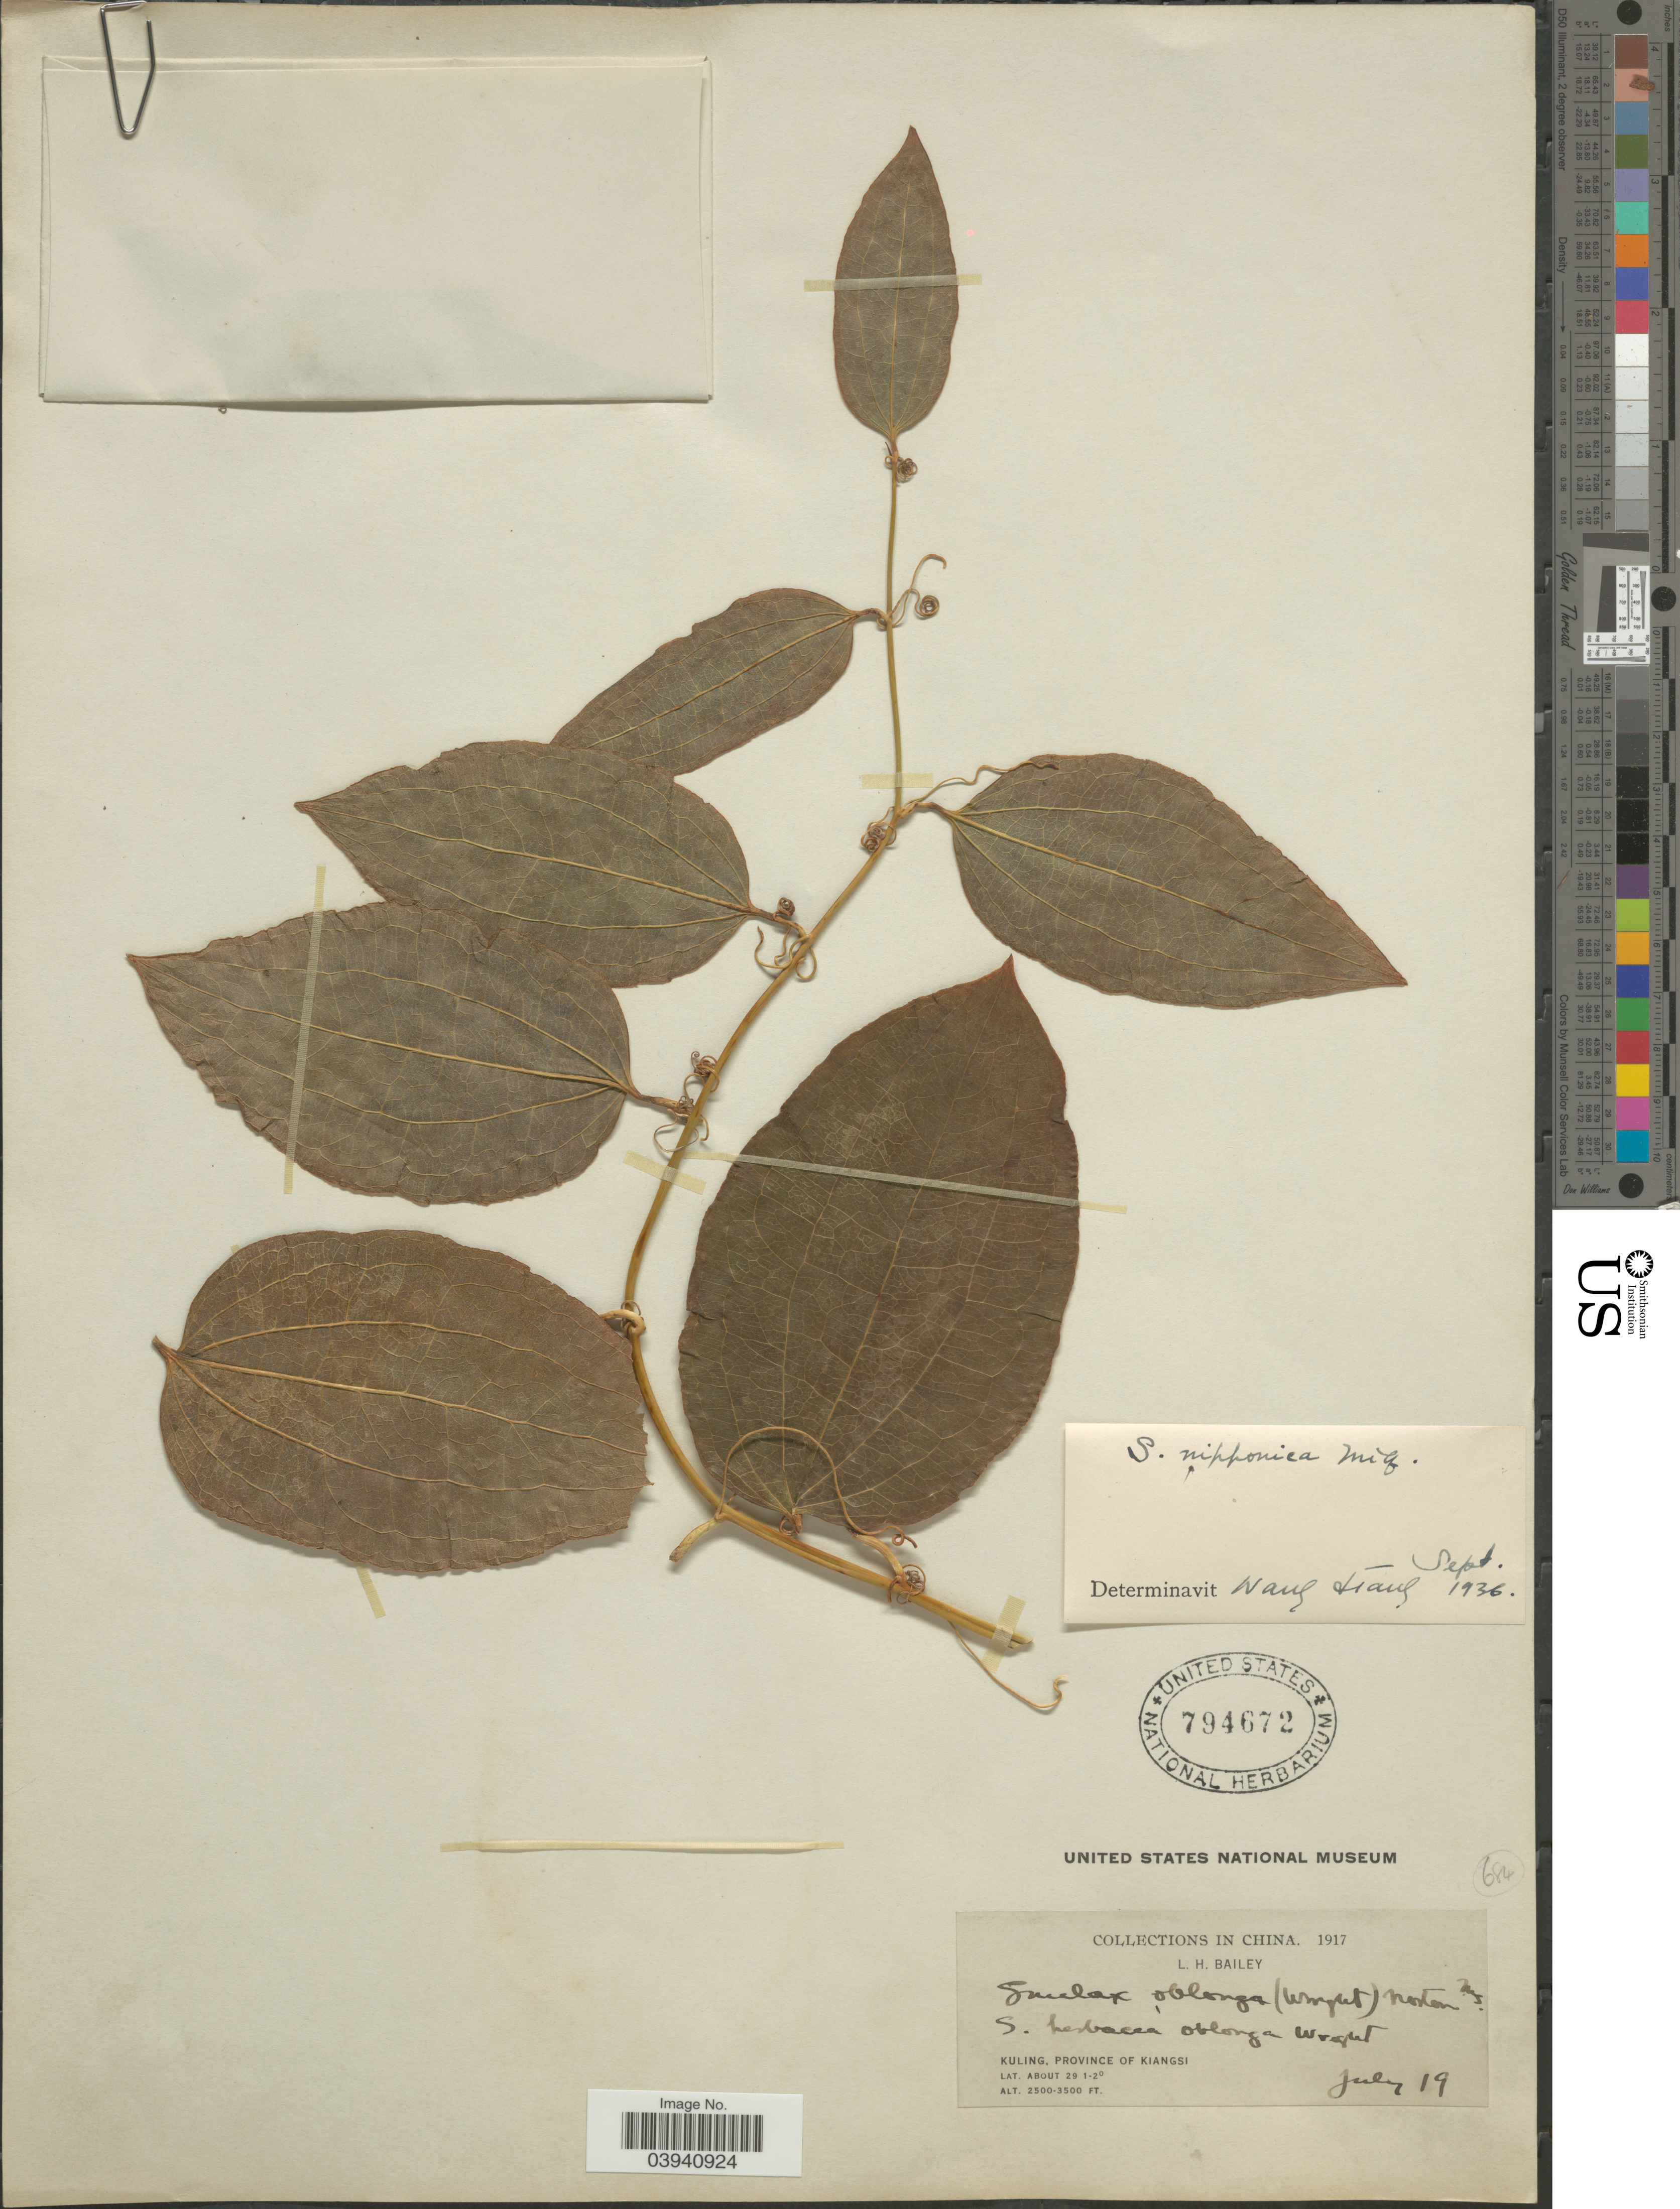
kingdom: Plantae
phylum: Tracheophyta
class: Liliopsida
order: Liliales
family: Smilacaceae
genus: Smilax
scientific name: Smilax nipponica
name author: Miq.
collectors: L. H. Bailey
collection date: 1917-07-19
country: China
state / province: Jiangxi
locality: Kuling, Province of Kiangsi.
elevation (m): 762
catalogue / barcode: US 794672